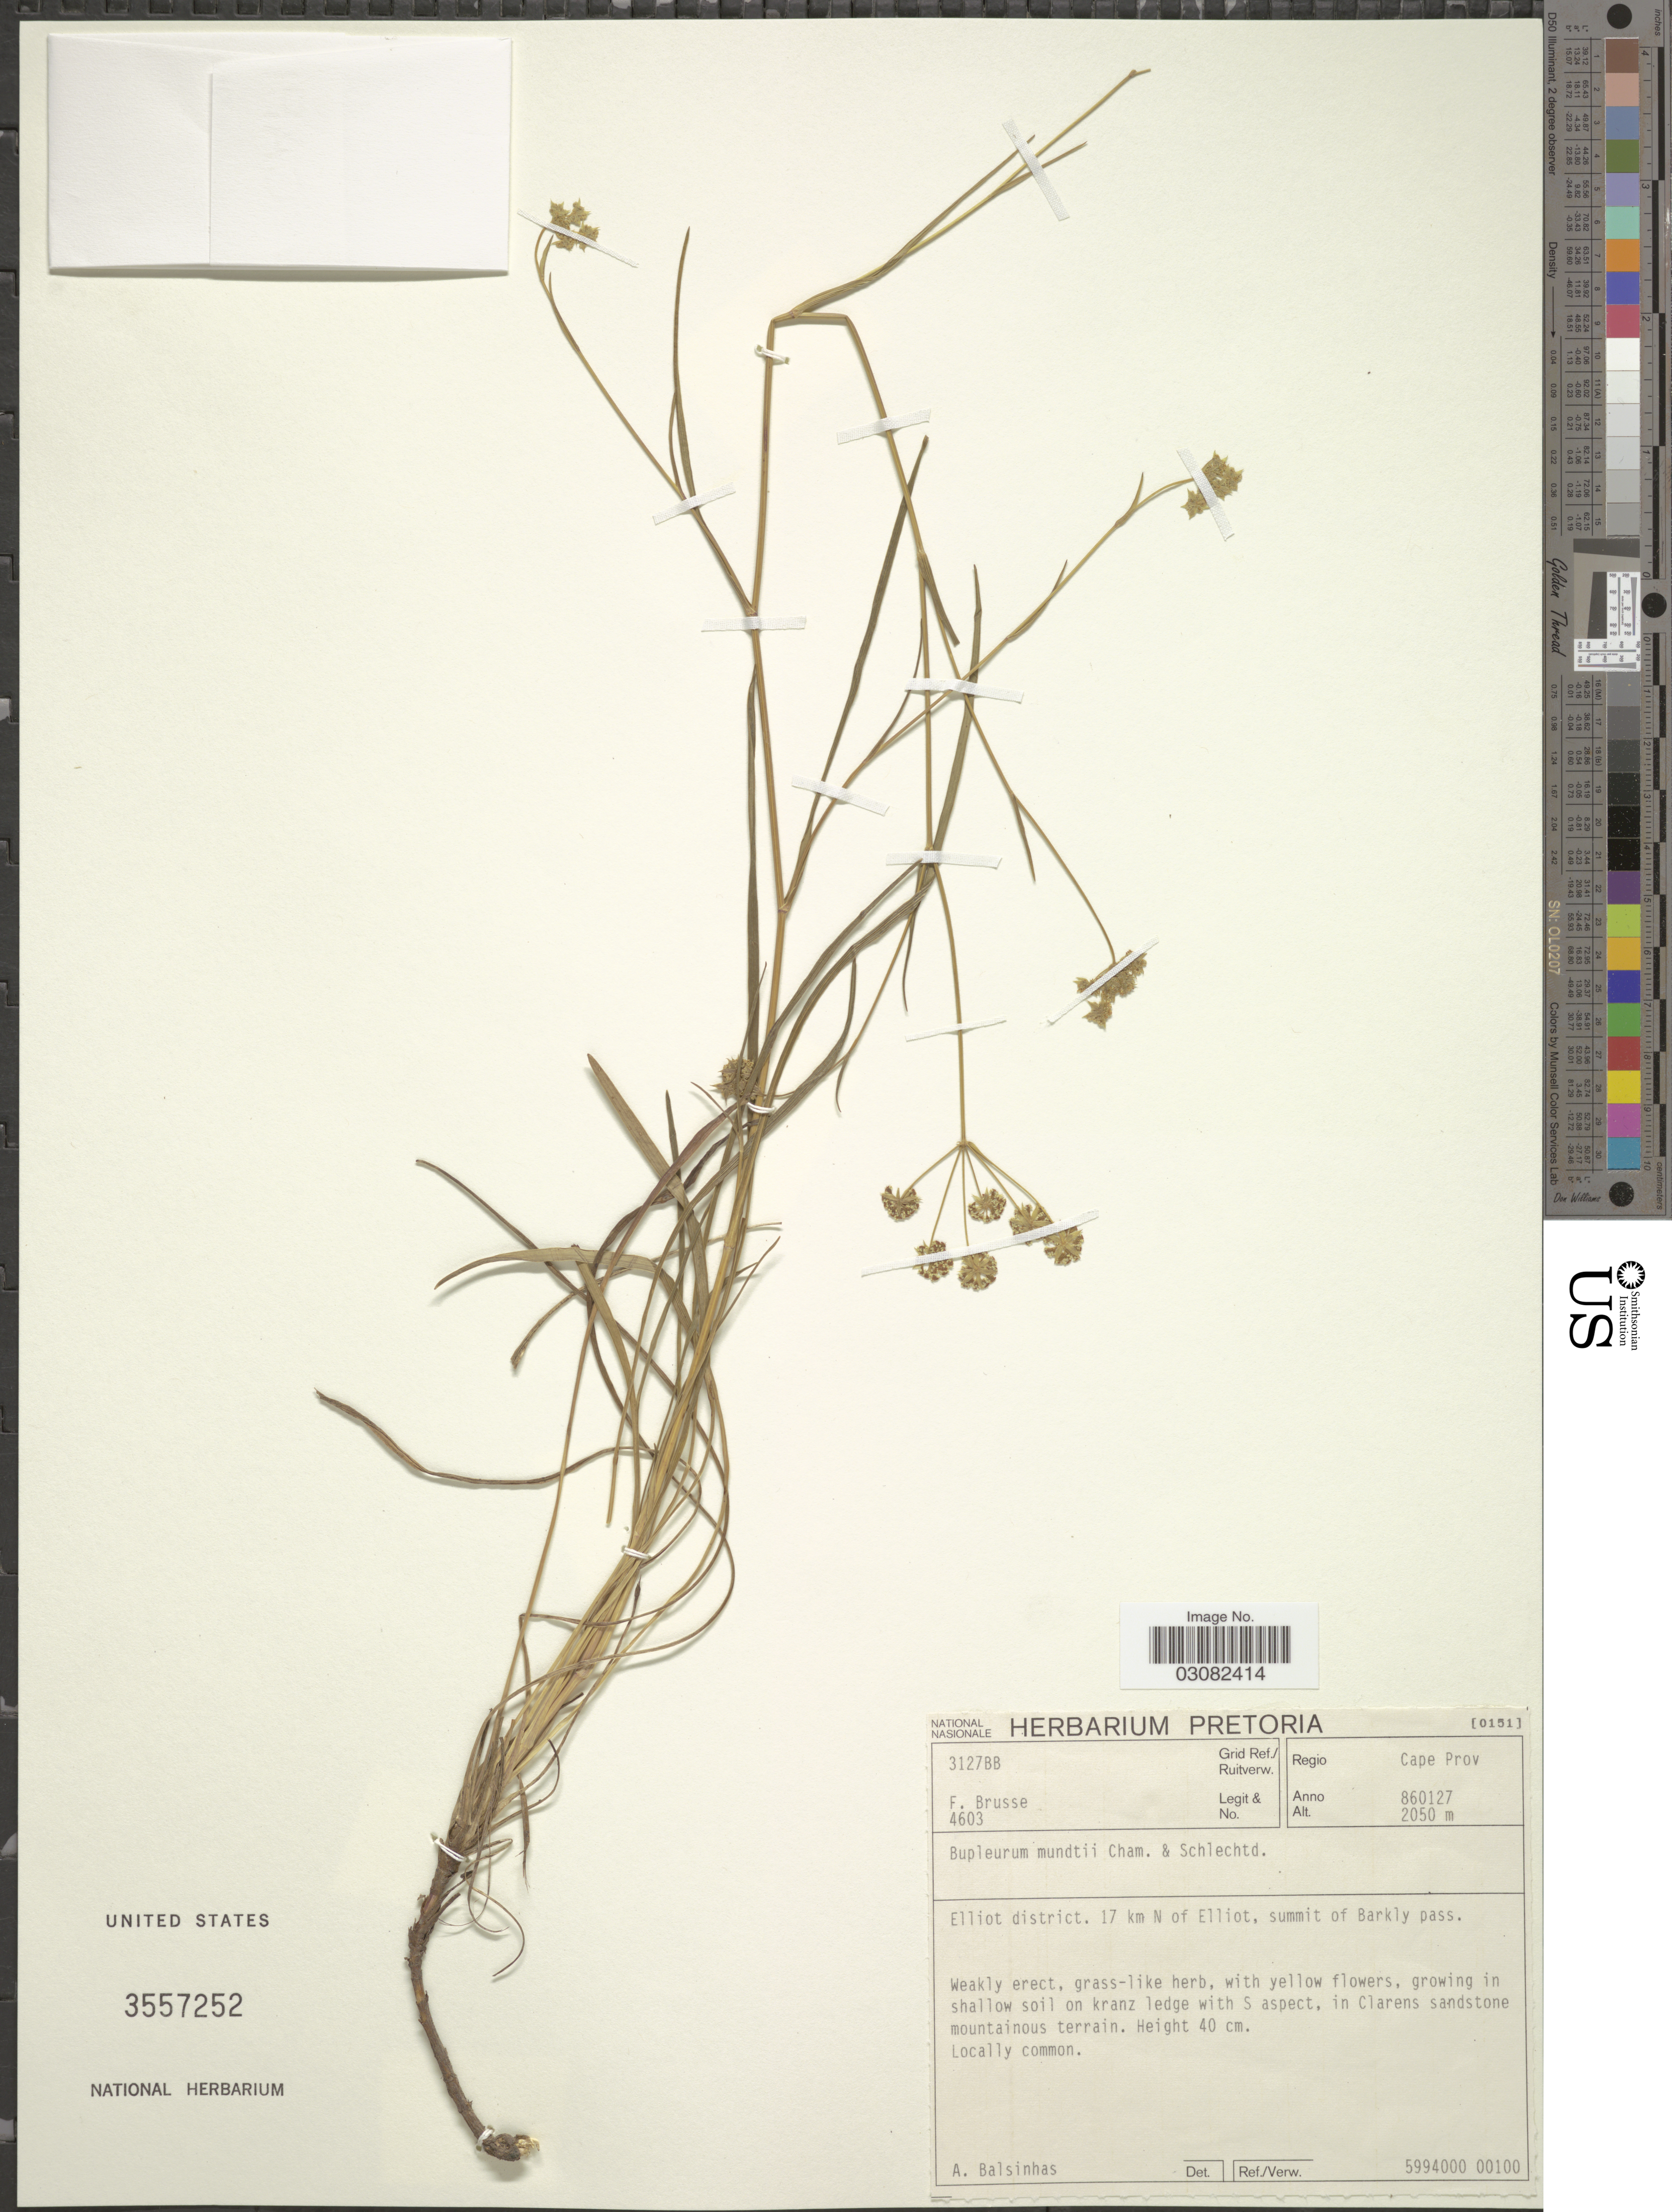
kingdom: Plantae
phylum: Tracheophyta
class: Magnoliopsida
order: Apiales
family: Apiaceae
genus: Bupleurum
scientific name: Bupleurum mundtii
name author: Cham. & Schltdl.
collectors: F. A. Brusse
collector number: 4603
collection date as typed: Transcribed d/m/y: 27/1/86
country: South Africa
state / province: Eastern Cape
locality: Regio Cape Prov. Grid Ref./ Ruitverw. 3127BB. Elliot district. 17 km N of Elliot, sumiit of Barkly pass.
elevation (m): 2050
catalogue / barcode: US 3557252